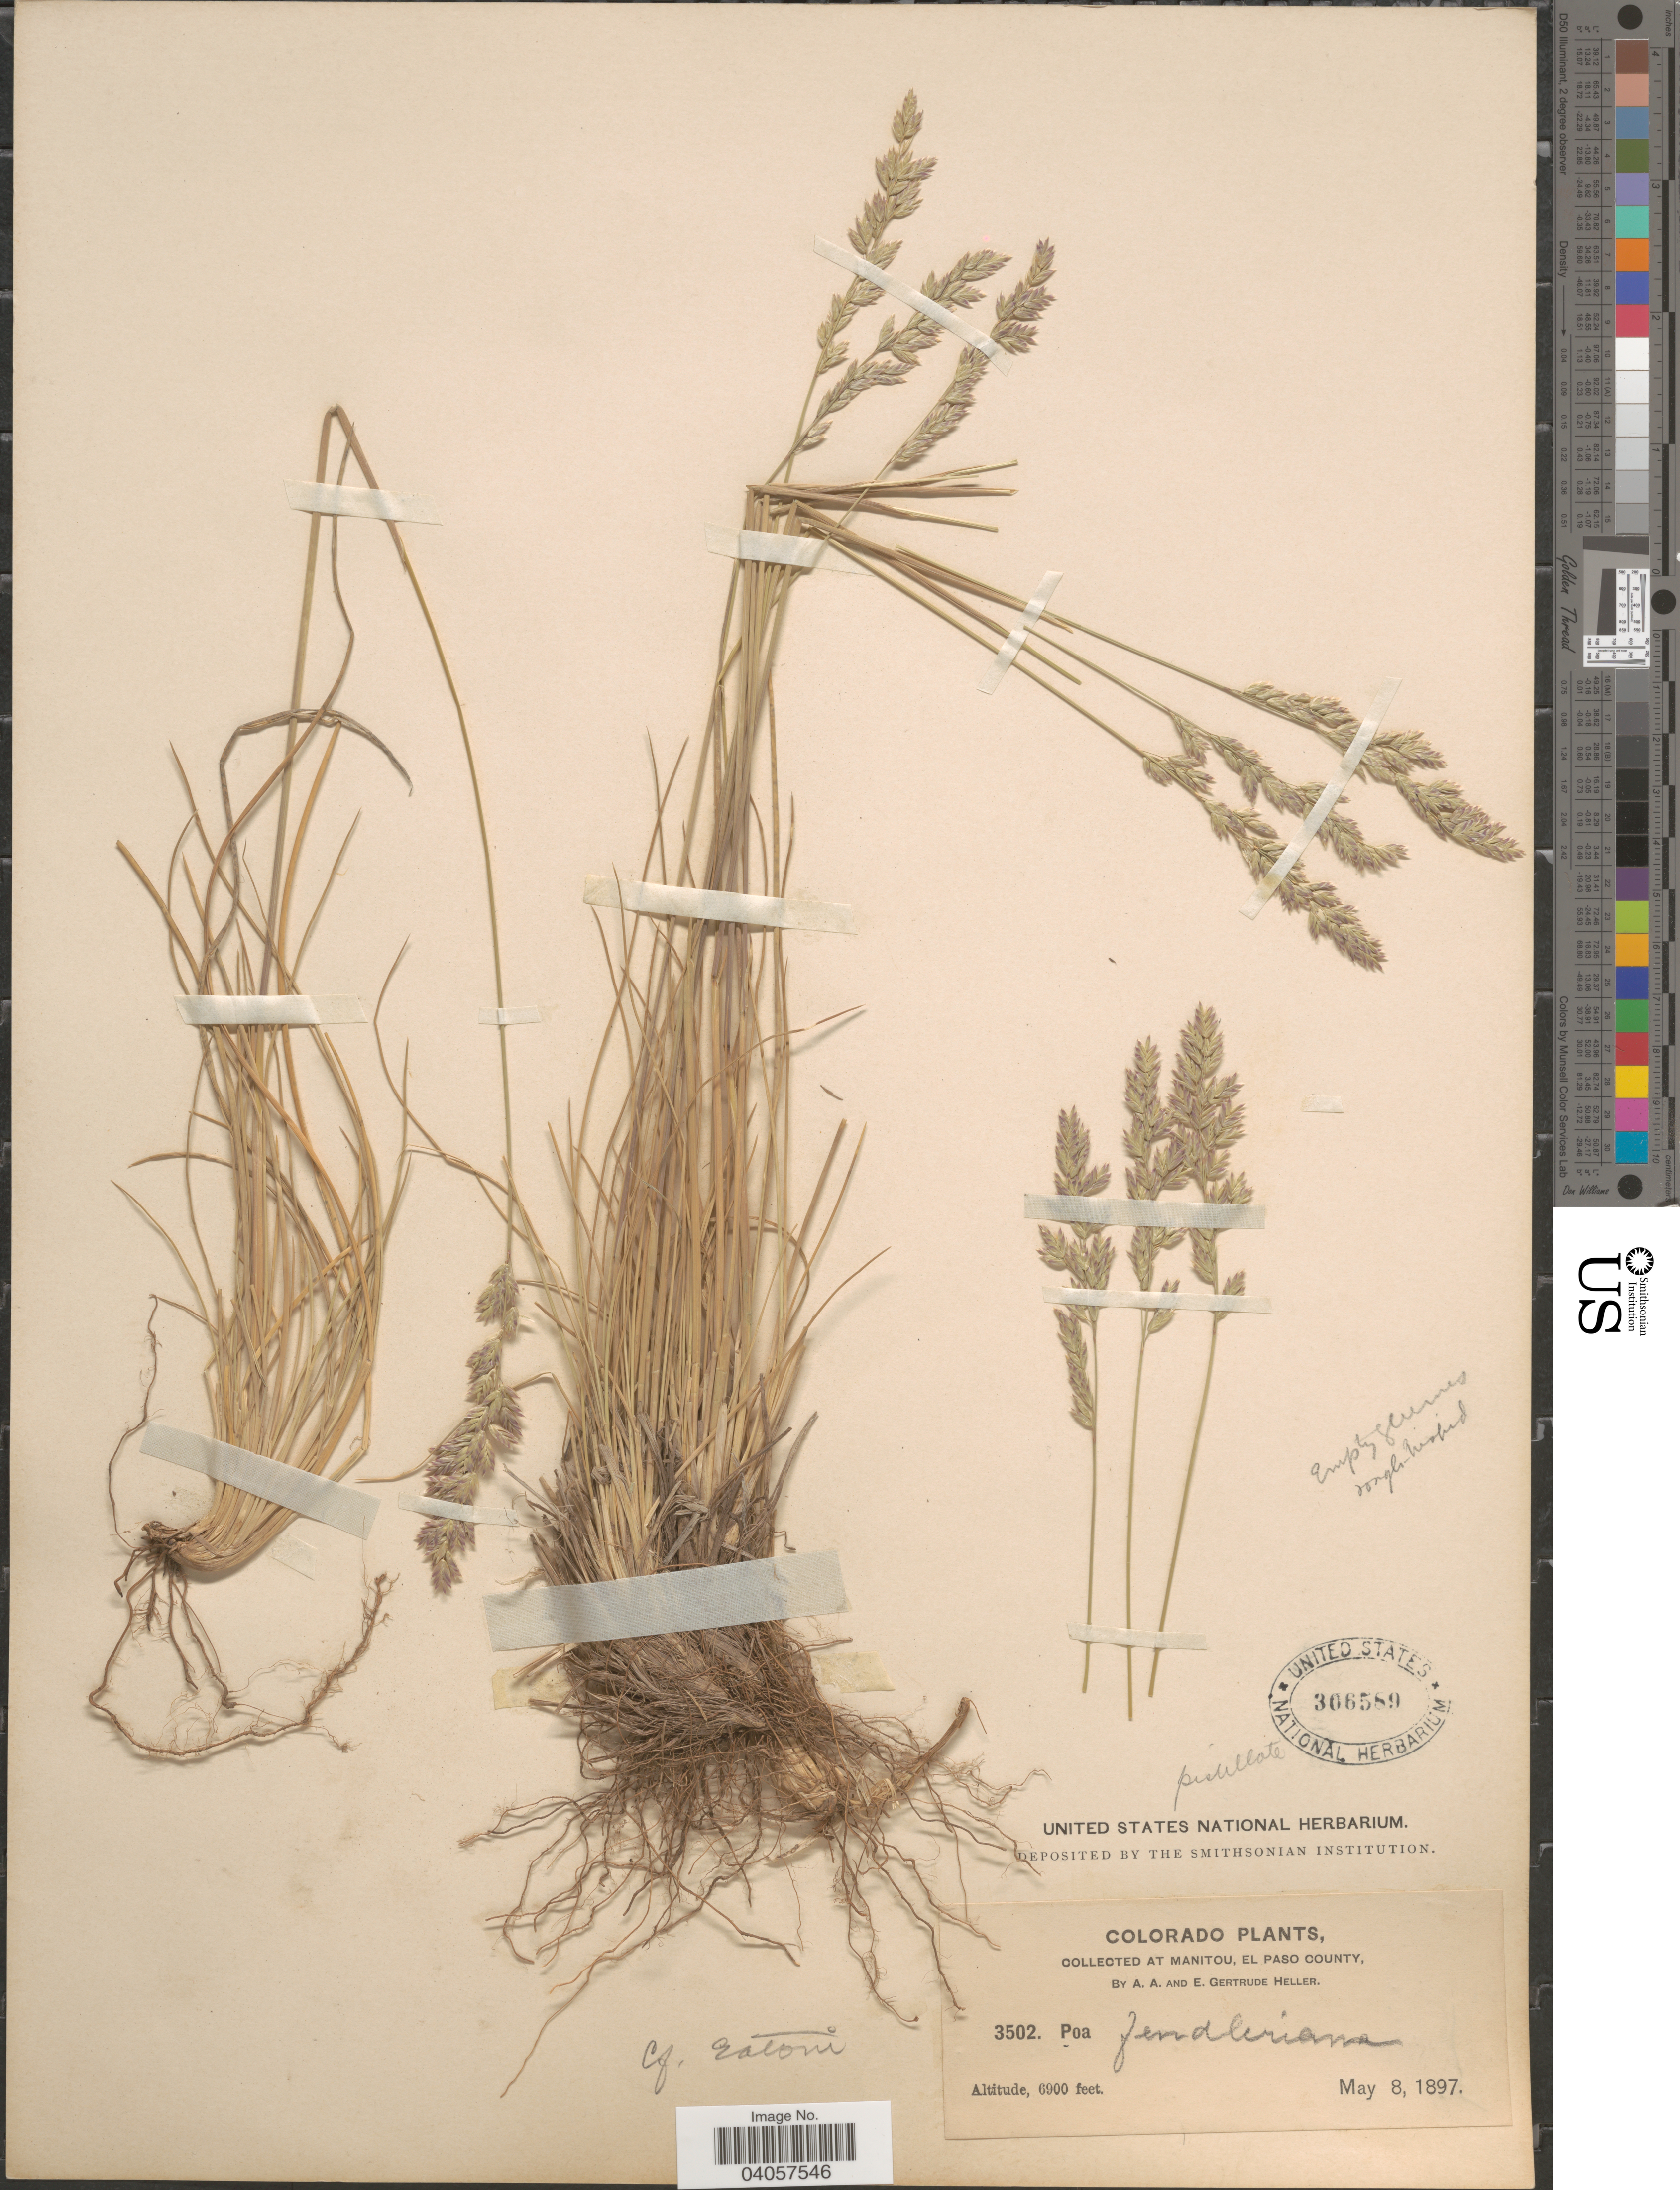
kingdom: Plantae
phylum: Tracheophyta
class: Liliopsida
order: Poales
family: Poaceae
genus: Poa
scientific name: Poa fendleriana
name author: (Steud.) Vasey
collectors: A. A. Heller & E. G. Heller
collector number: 3502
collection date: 1897-05-08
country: United States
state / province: Colorado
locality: At Manitou, El Paso County.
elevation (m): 2103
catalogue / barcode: US 306589